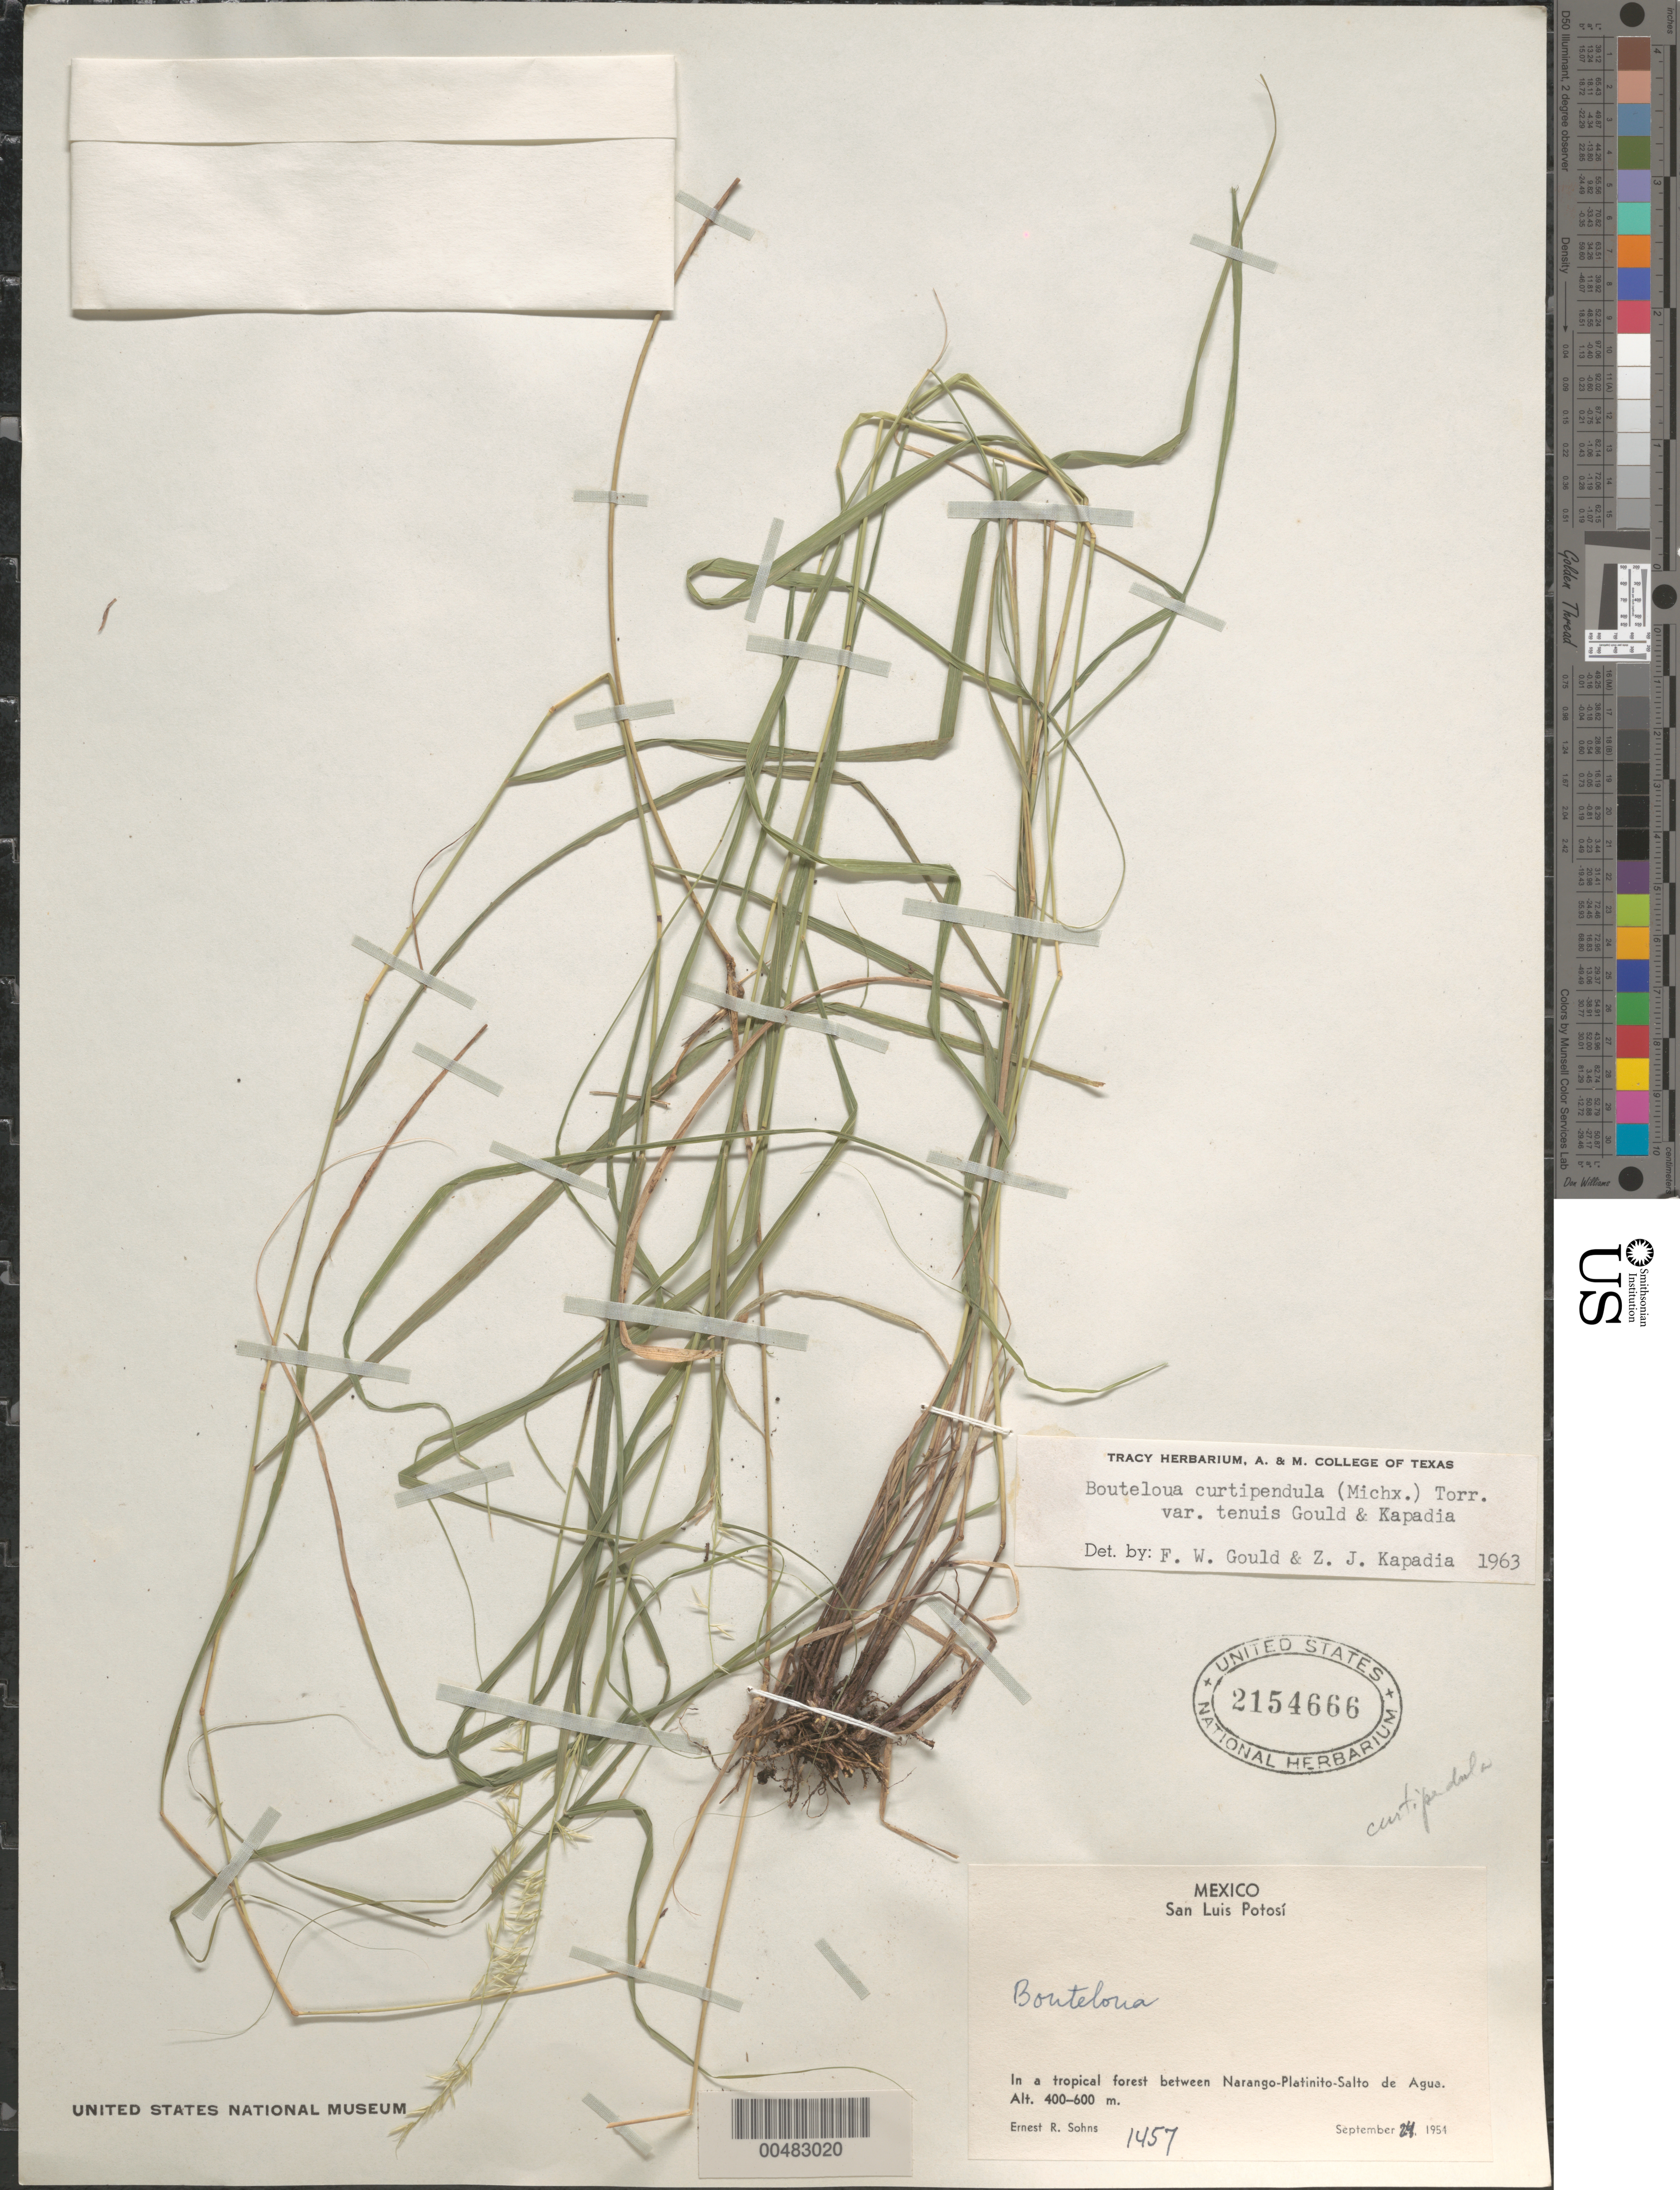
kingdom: Plantae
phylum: Tracheophyta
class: Liliopsida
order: Poales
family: Poaceae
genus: Bouteloua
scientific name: Bouteloua curtipendula var. tenuis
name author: Gould & Kapadia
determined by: Gould, F. W.; Kapadia, Zarir J.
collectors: E. R. Sohns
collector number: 1457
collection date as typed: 24 Sep 1954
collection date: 1954-09-24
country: Mexico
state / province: San Luis Potosi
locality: Between Narango-Platinito-Salto de Agua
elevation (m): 400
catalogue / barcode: US 2154666